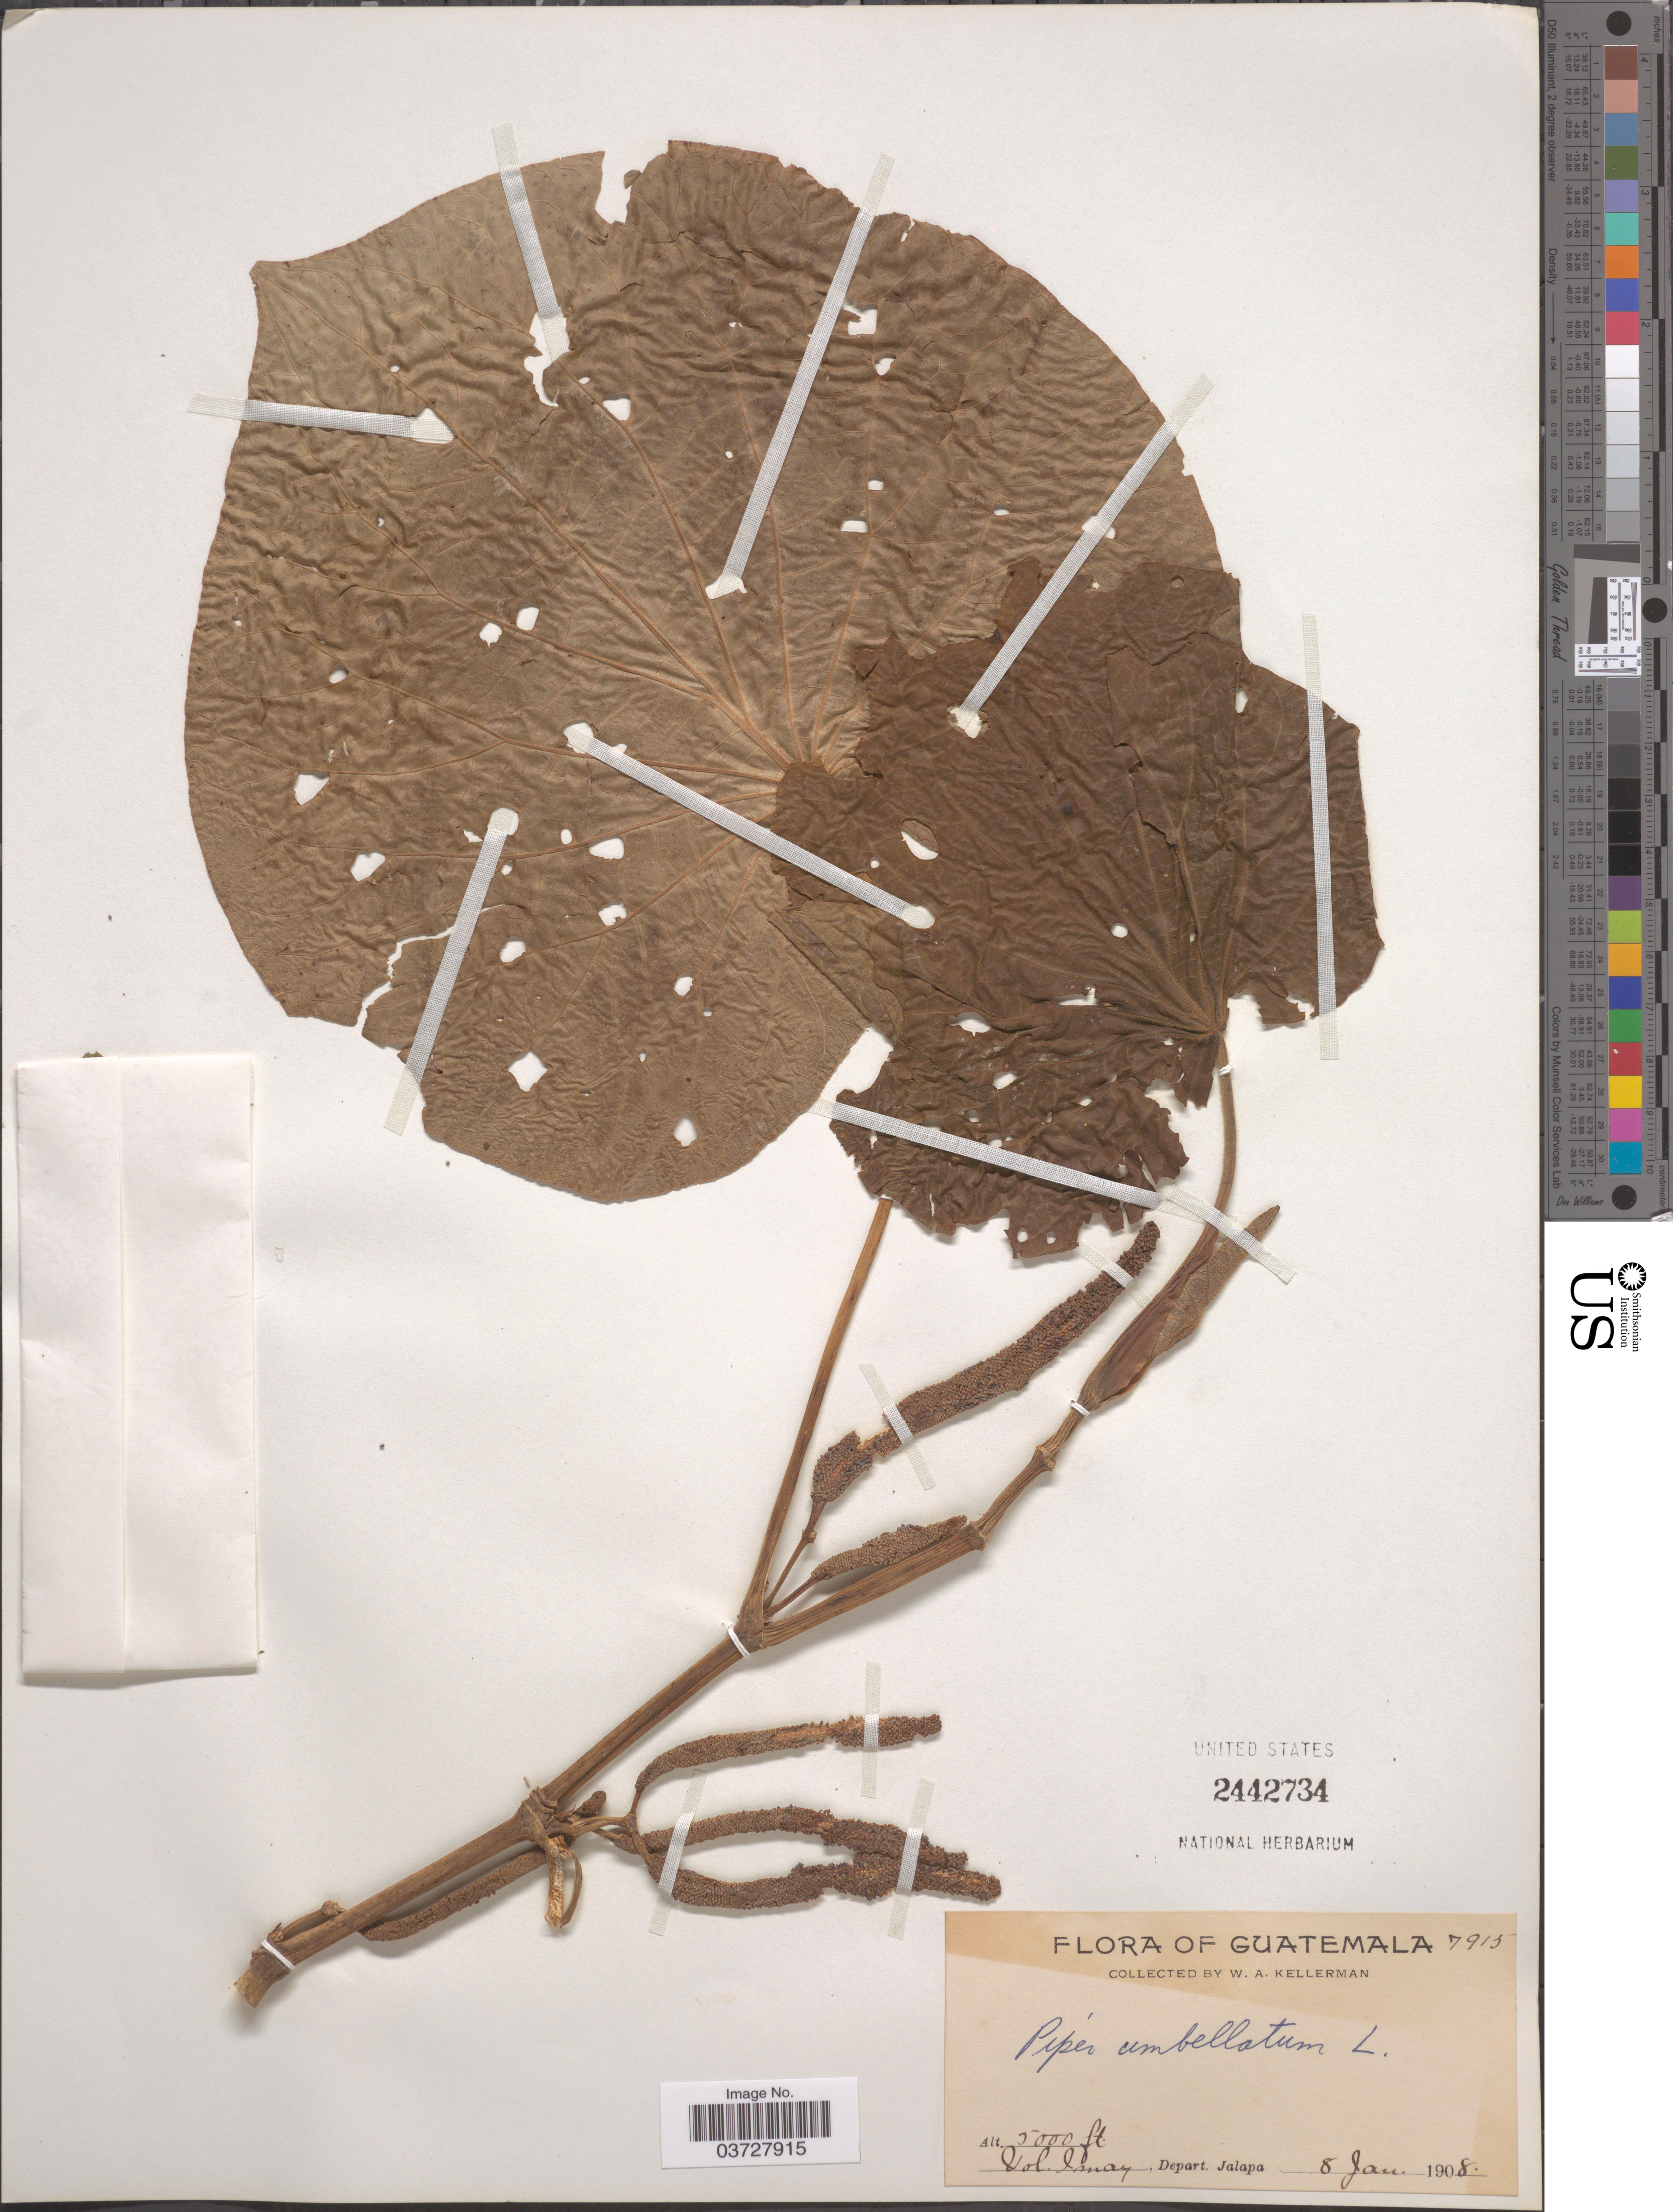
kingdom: Plantae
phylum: Tracheophyta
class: Magnoliopsida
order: Piperales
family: Piperaceae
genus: Piper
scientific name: Piper umbellatum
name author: L.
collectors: W. Kellerman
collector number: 7915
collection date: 1908-01-08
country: Guatemala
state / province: Jalapa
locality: Vol. Imay, Depart. Jalapa.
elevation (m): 1524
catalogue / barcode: US 2442734